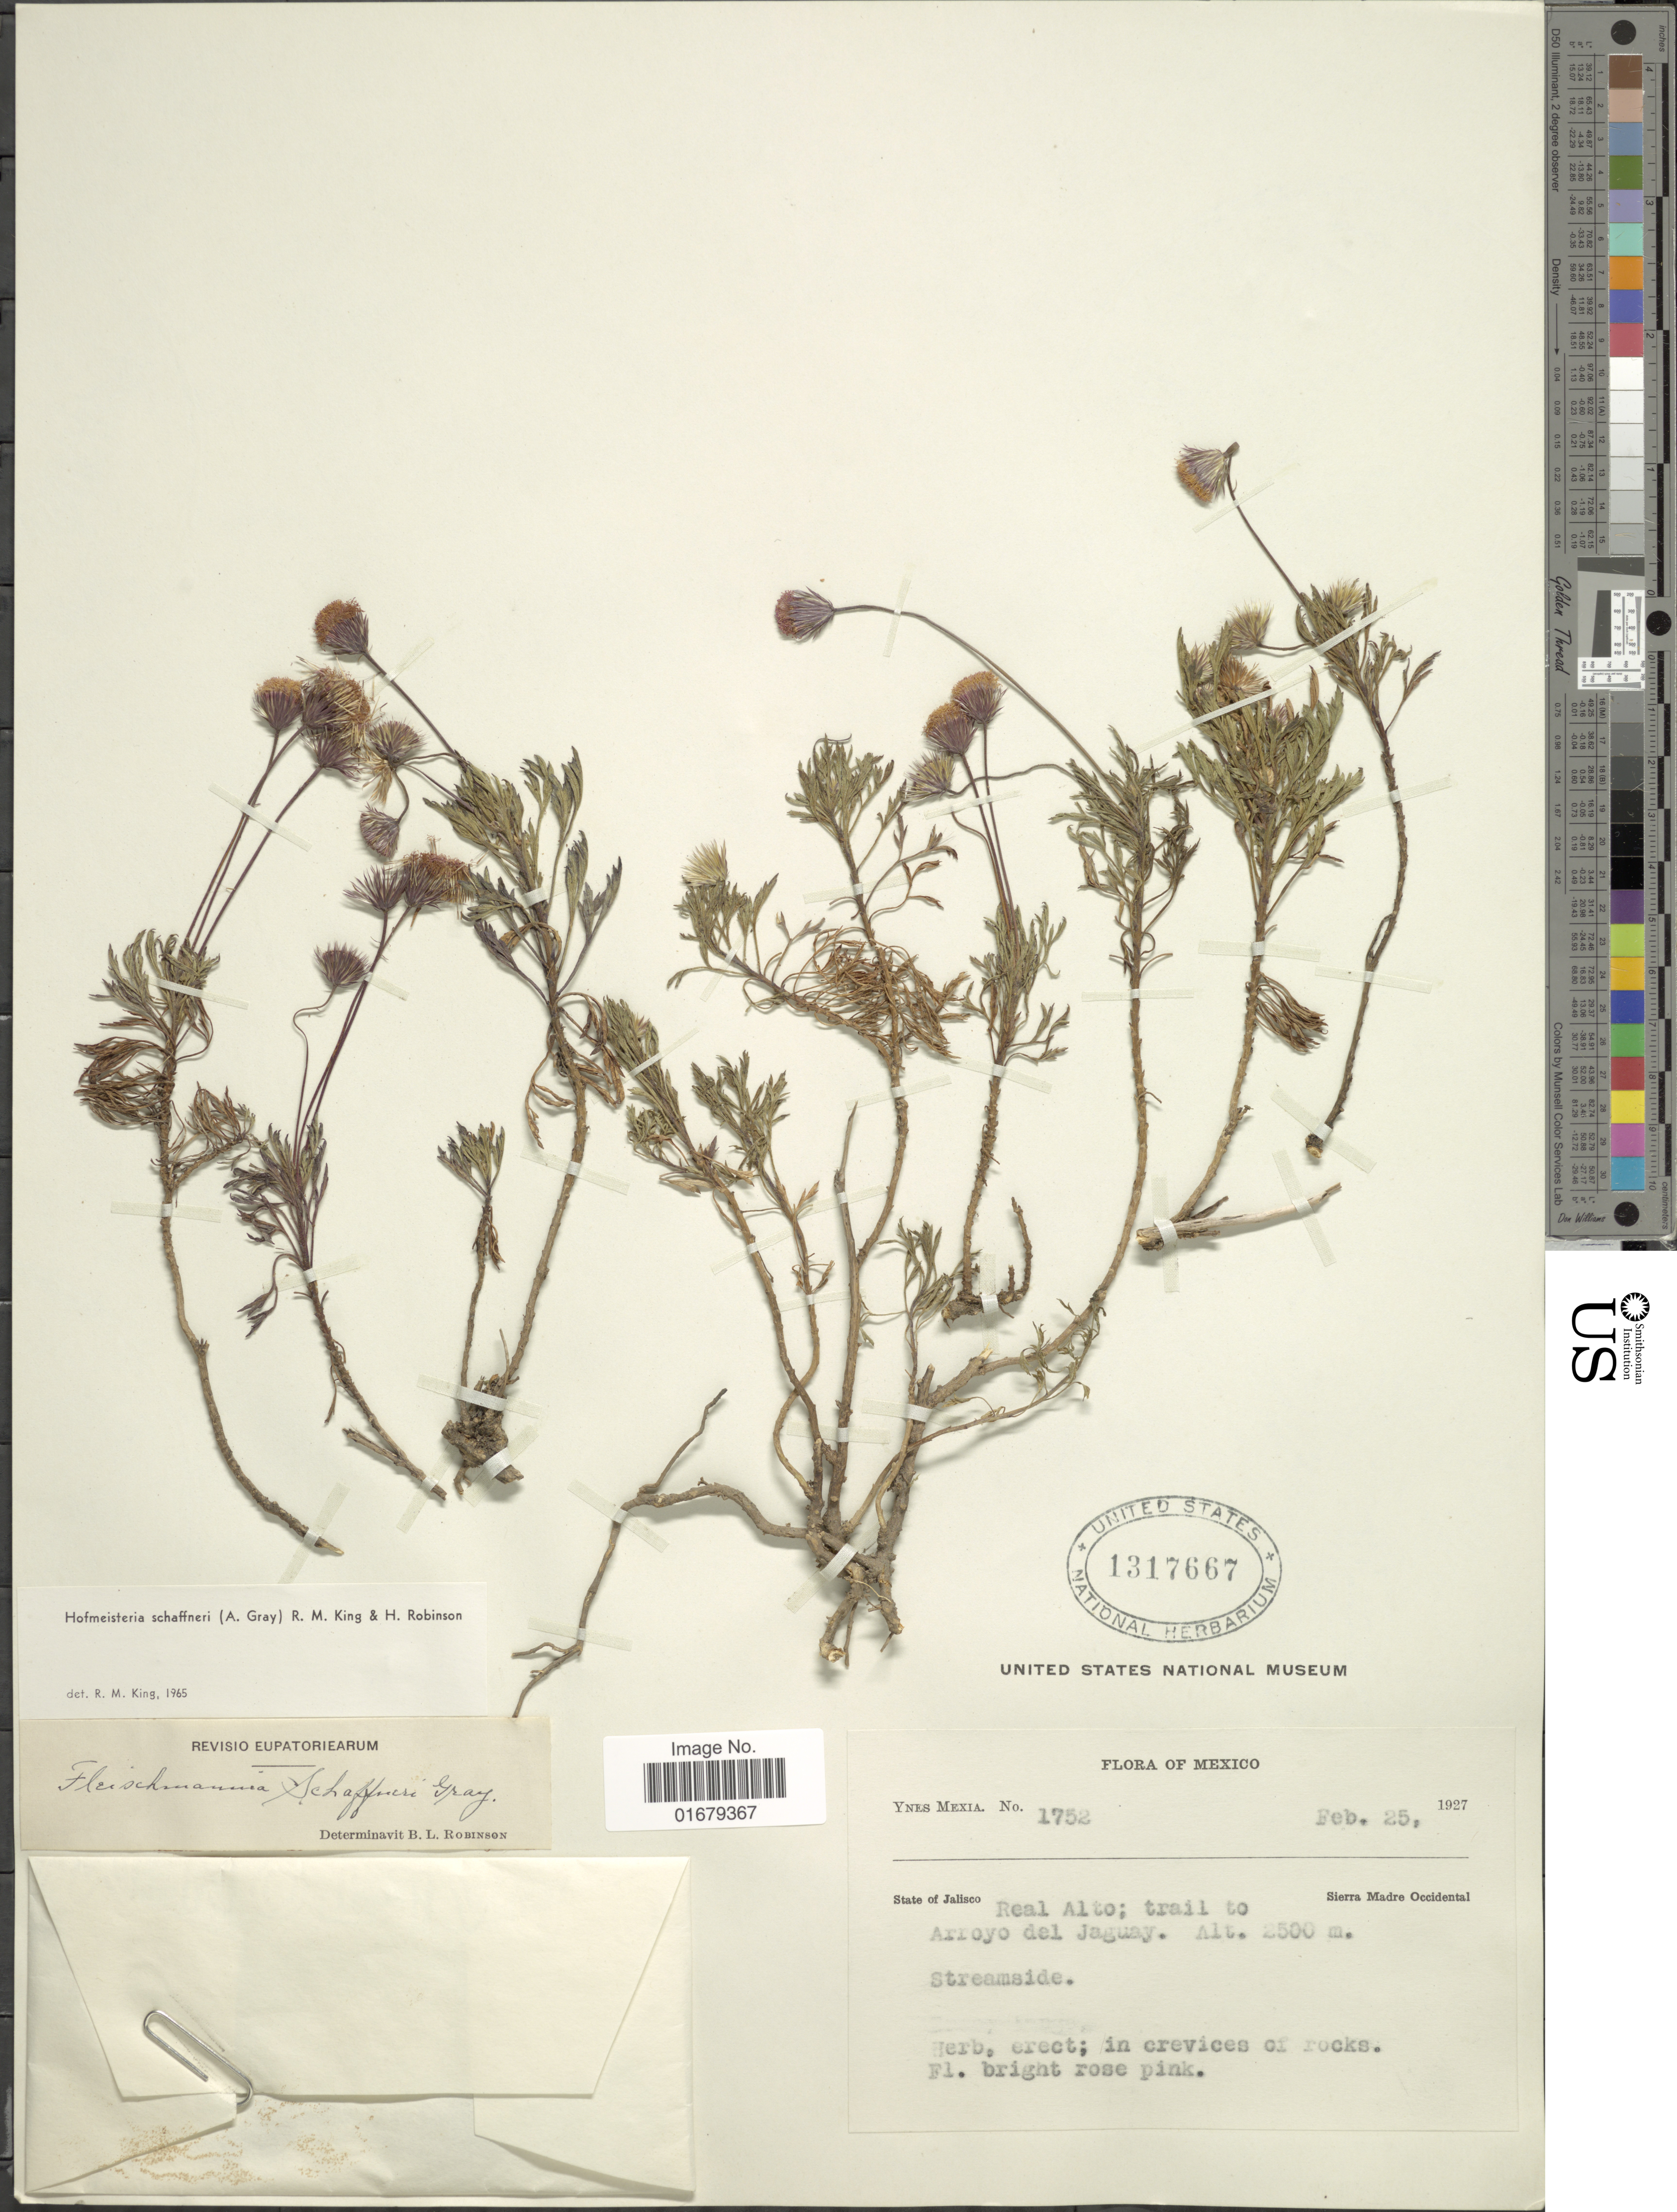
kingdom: Plantae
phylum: Tracheophyta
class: Magnoliopsida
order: Asterales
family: Asteraceae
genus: Hofmeisteria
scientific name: Hofmeisteria schaffneri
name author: (A. Gray) R.M. King & H. Rob.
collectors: Y. Mexia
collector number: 1752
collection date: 1927-02-25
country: Mexico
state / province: Jalisco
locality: State of Jalisco, real Alto; Trail to Arroyo del Jaguay.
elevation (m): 2500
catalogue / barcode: US 1317667